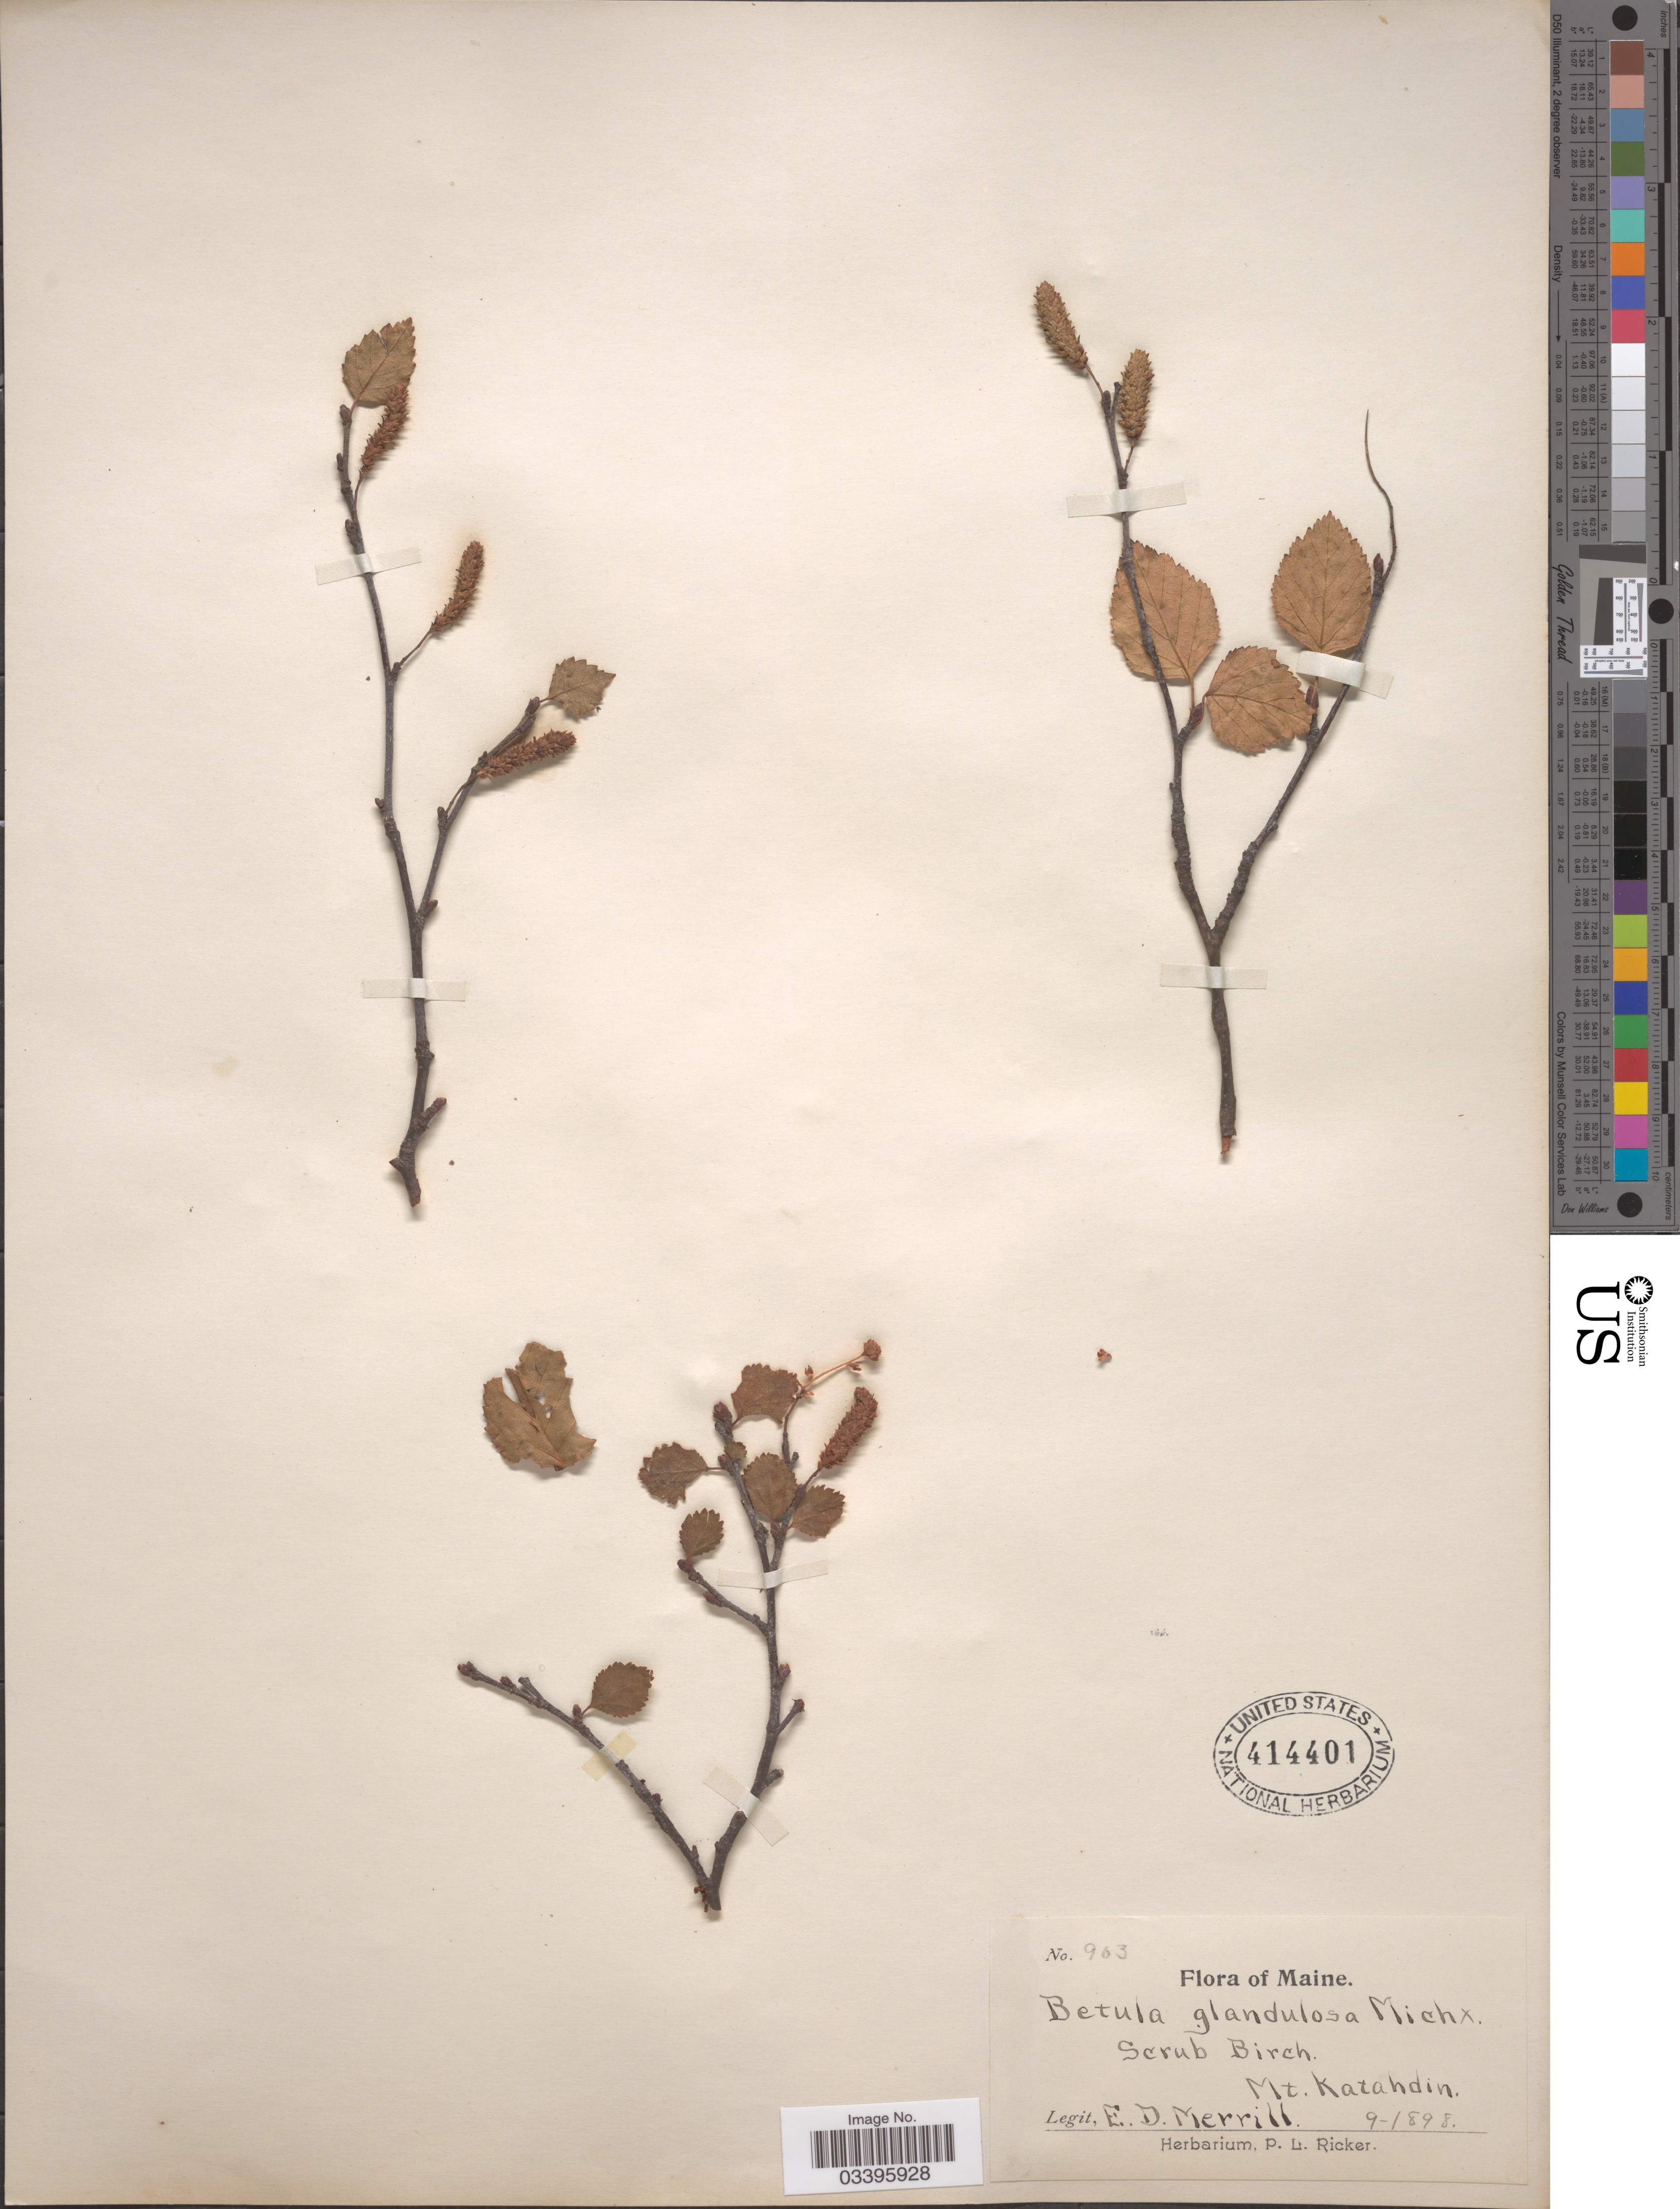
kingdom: Plantae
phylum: Tracheophyta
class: Magnoliopsida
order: Fagales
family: Betulaceae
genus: Betula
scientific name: Betula minor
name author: (Tuck.) Fernald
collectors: E. D. Merrill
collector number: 903*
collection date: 1898-09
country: United States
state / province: Maine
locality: Mt. Katahdin.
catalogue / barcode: US 414401